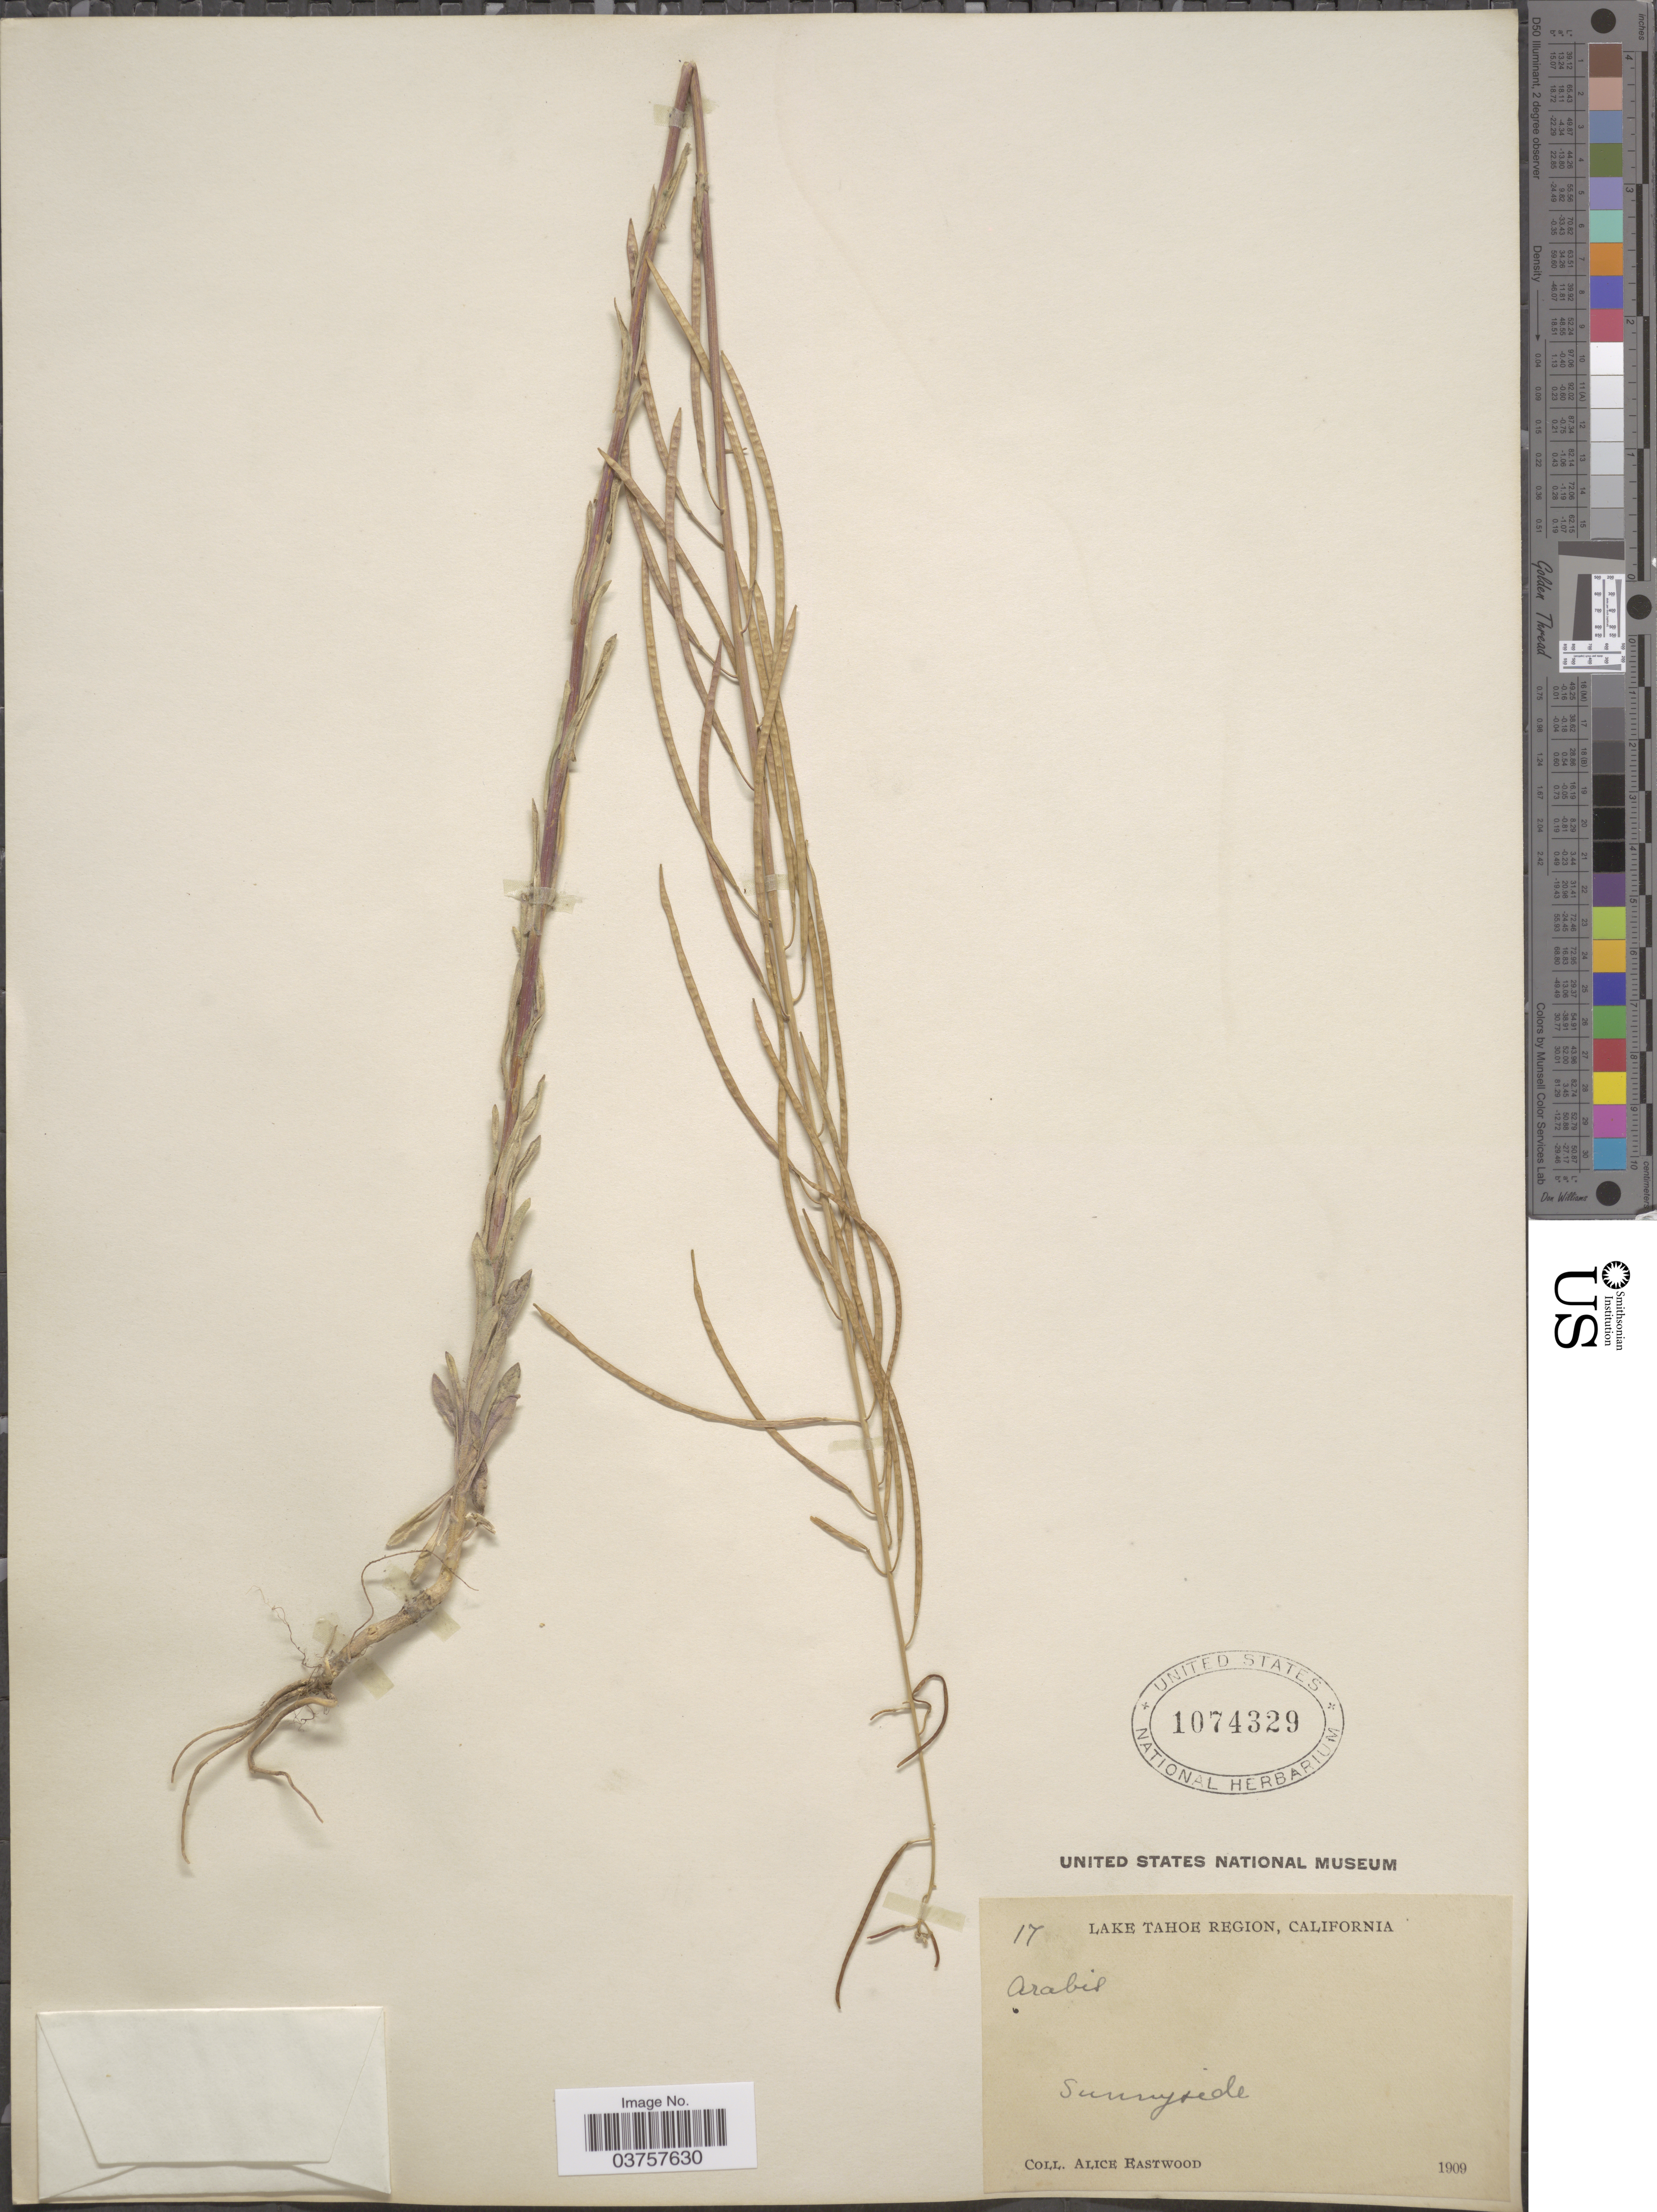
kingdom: Plantae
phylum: Tracheophyta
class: Magnoliopsida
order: Brassicales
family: Brassicaceae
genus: Arabis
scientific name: Arabis holboellii var. retrofracta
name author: Rydb.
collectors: A. Eastwood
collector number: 17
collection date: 1909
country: United States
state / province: California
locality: Lake Tahoe Region. Sunnyside.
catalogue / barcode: US 1074329